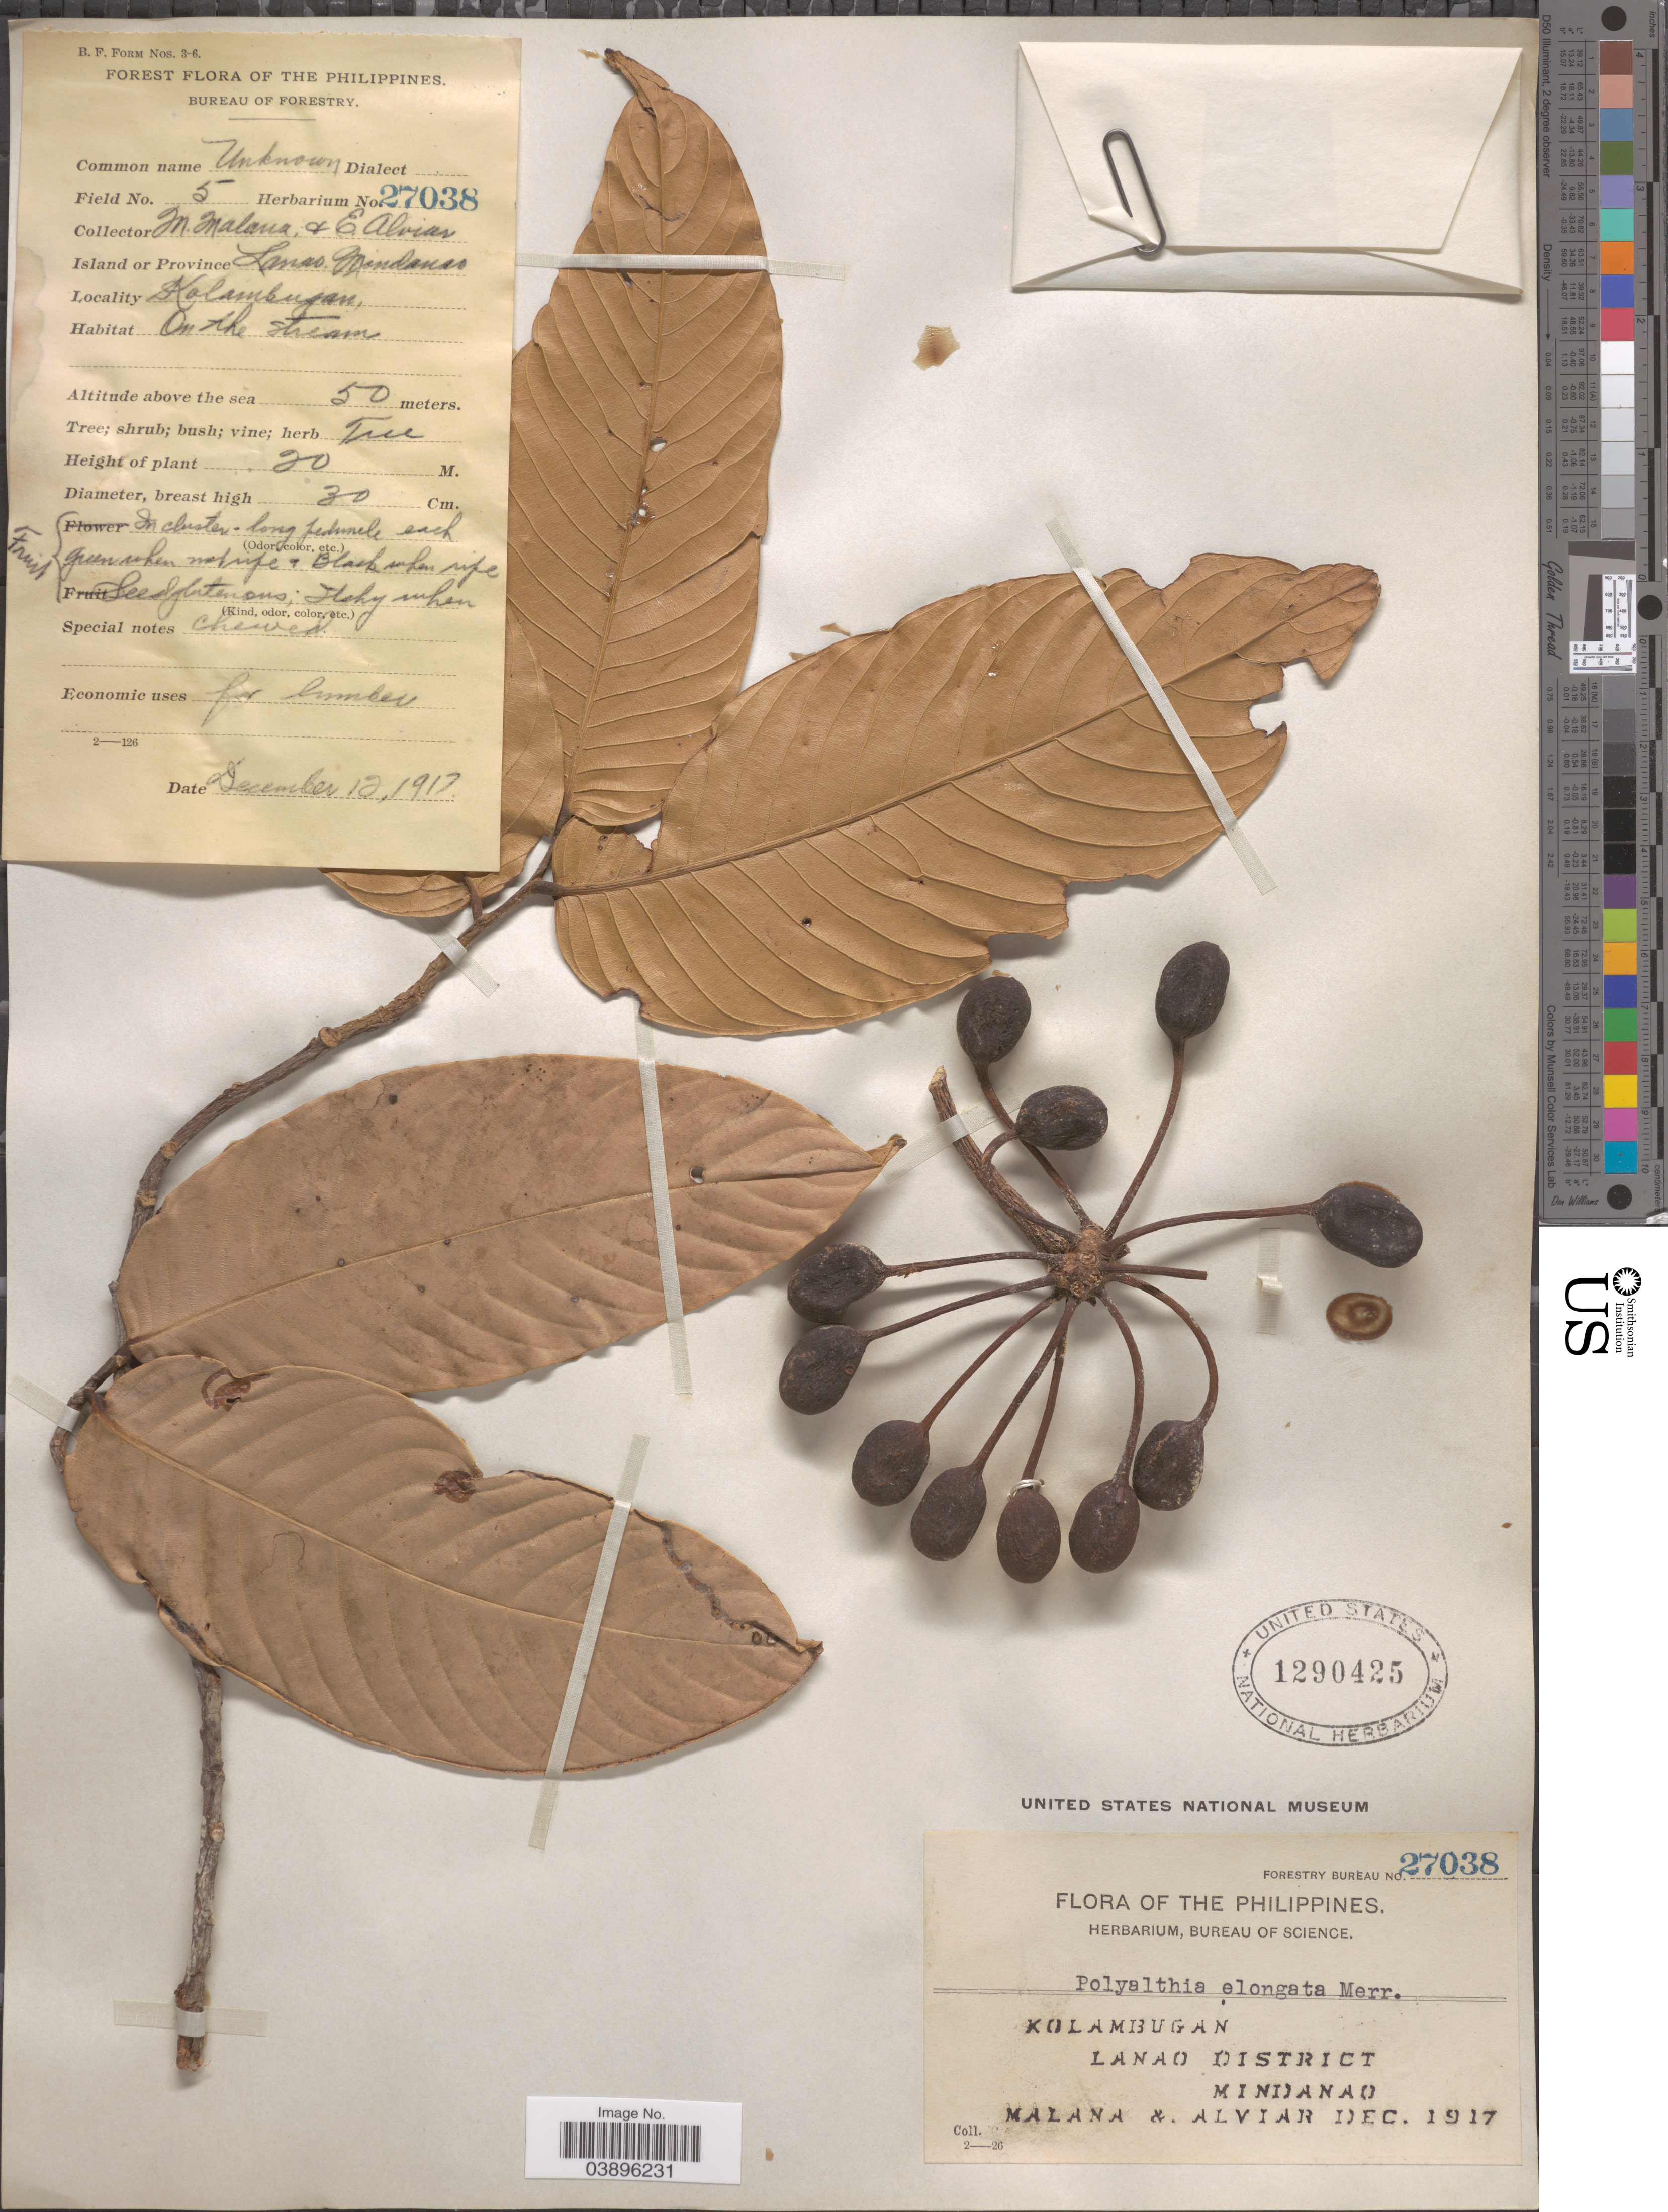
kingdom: Plantae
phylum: Tracheophyta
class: Magnoliopsida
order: Magnoliales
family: Annonaceae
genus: Polyalthia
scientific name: Polyalthia elongata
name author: Merr.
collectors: M. Malana & Alviar E.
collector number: Forestry Bureau 27038/2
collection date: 1917-12-12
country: Philippines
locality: Kolambugan. Lanao District. Mindanao.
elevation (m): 50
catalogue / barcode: US 1290425